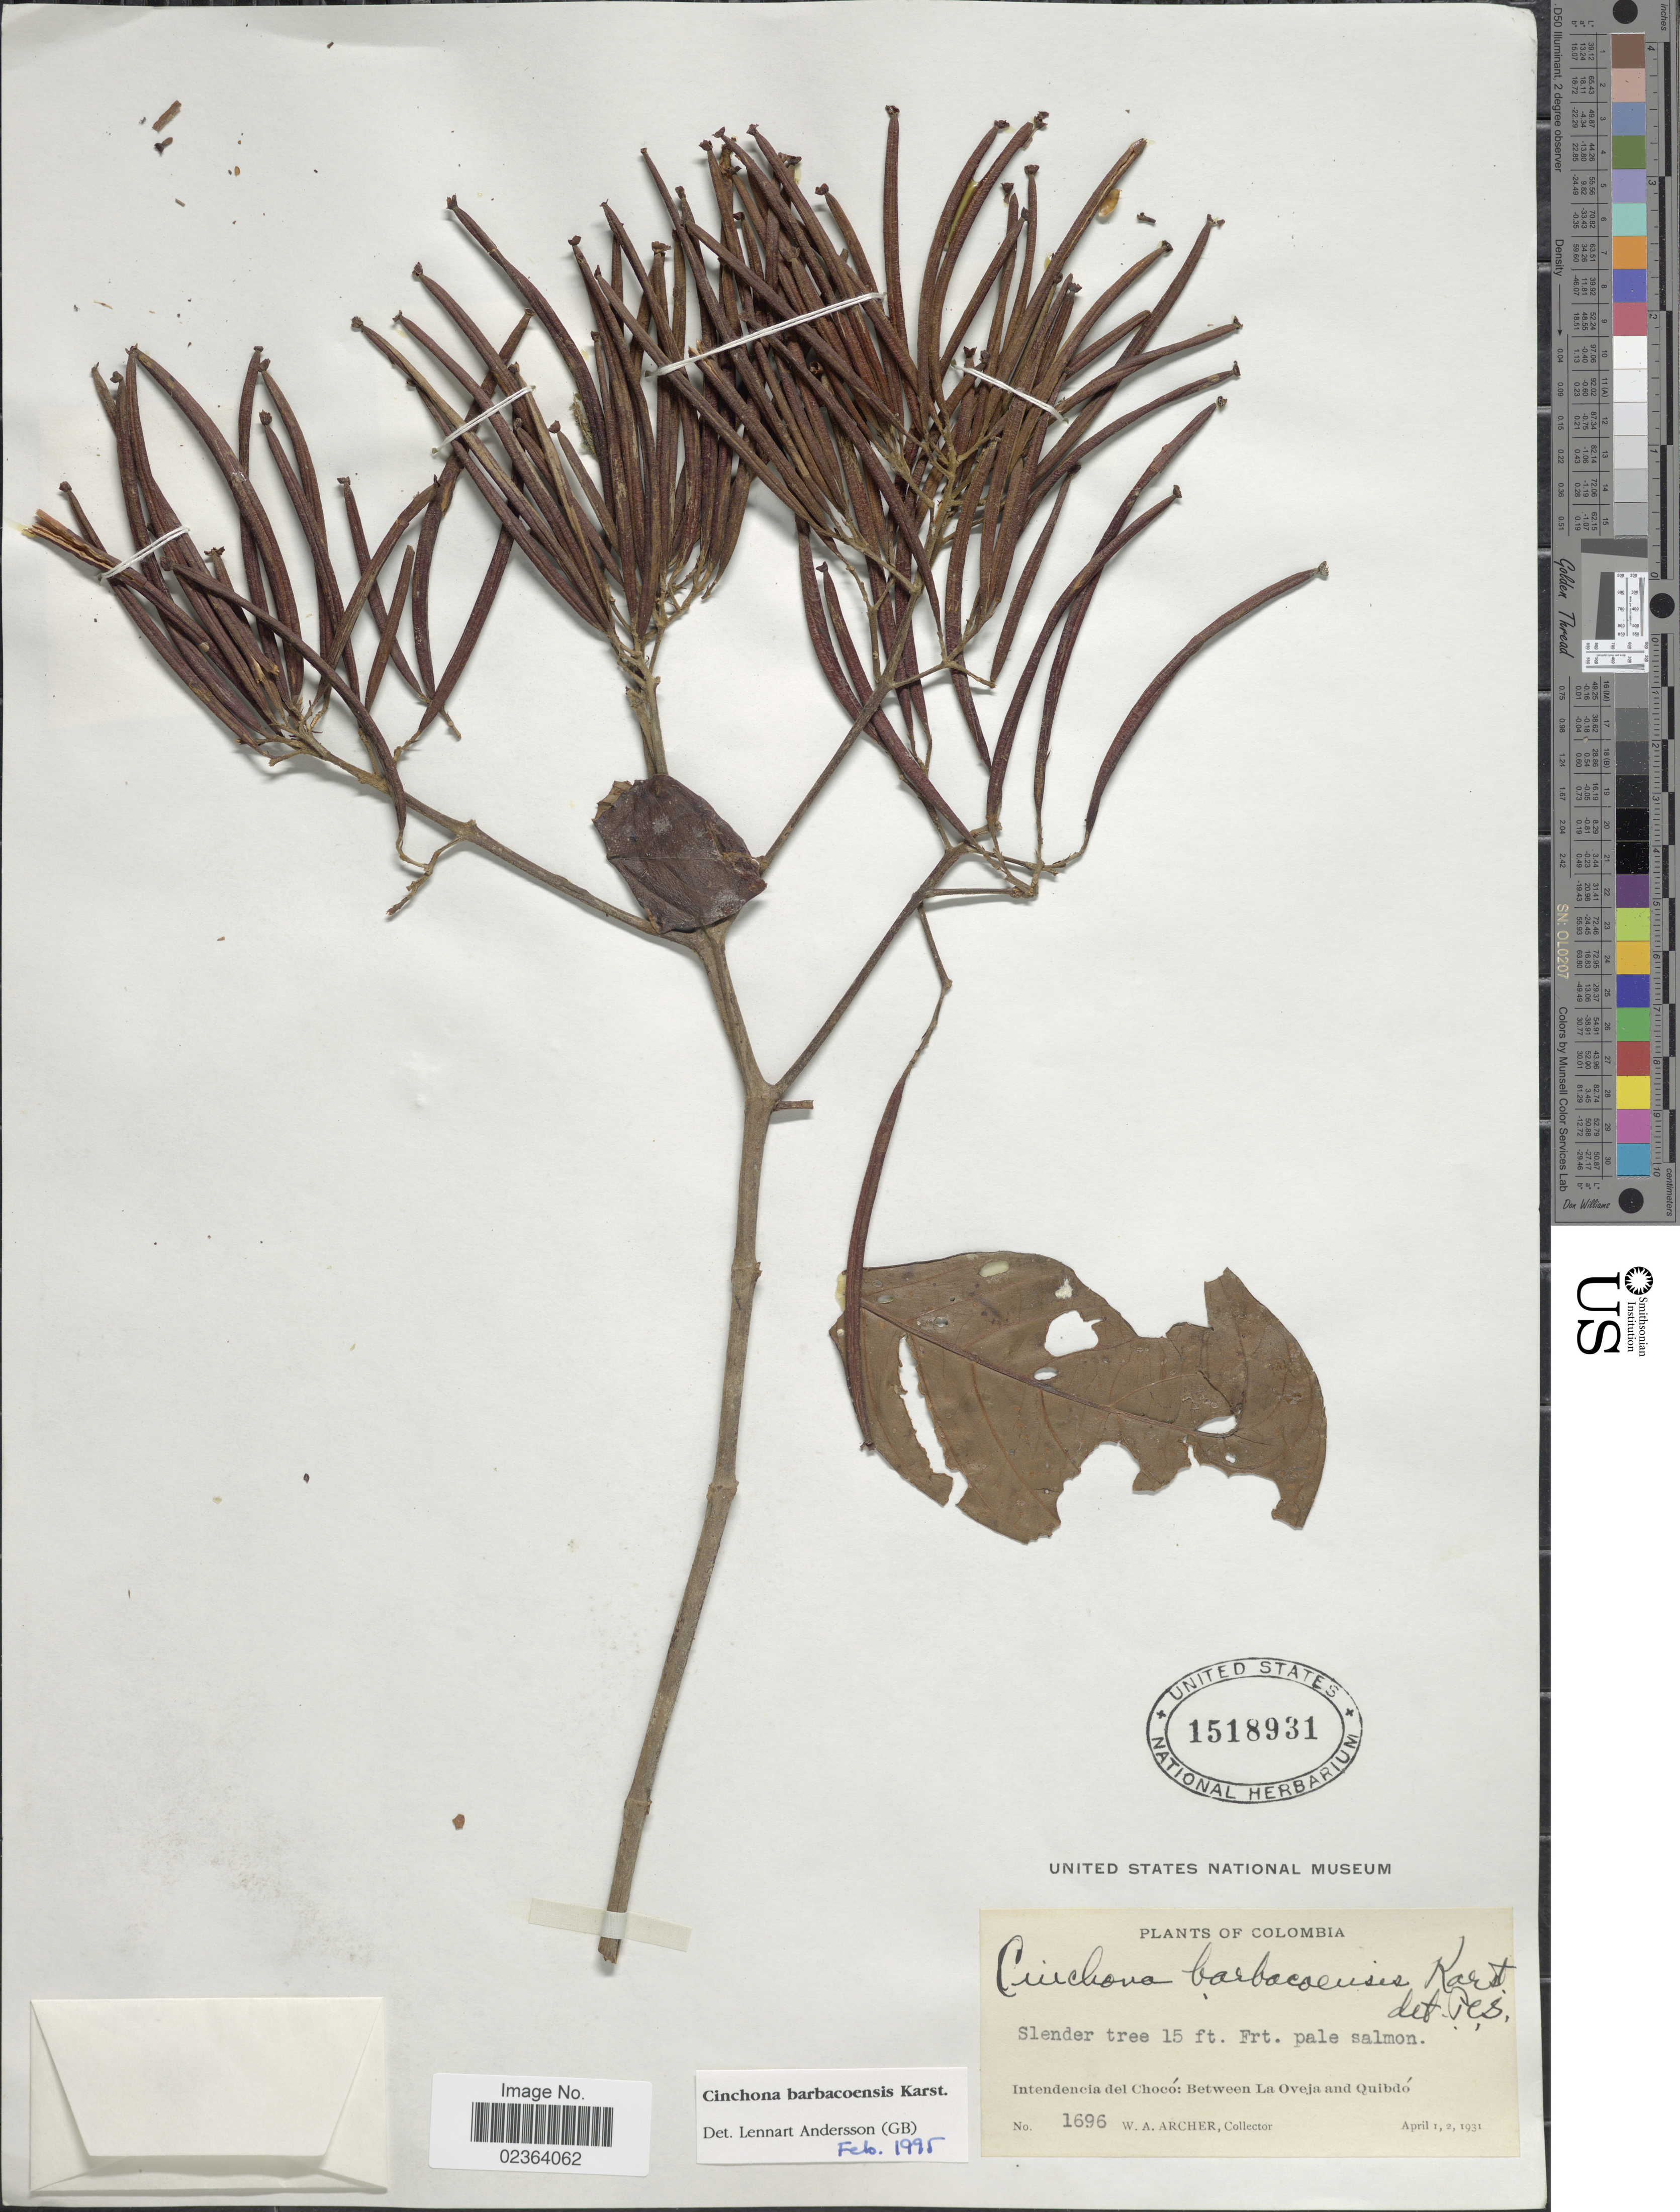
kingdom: Plantae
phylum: Tracheophyta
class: Magnoliopsida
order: Gentianales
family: Rubiaceae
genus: Cinchona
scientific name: Cinchona barbacoensis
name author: L.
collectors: W. A. Archer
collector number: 1696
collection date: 1931-04-01/1931-04-02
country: Colombia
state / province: Chocó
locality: Intendencia del Choco: Between La Oveja and Quibdo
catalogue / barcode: US 1518931